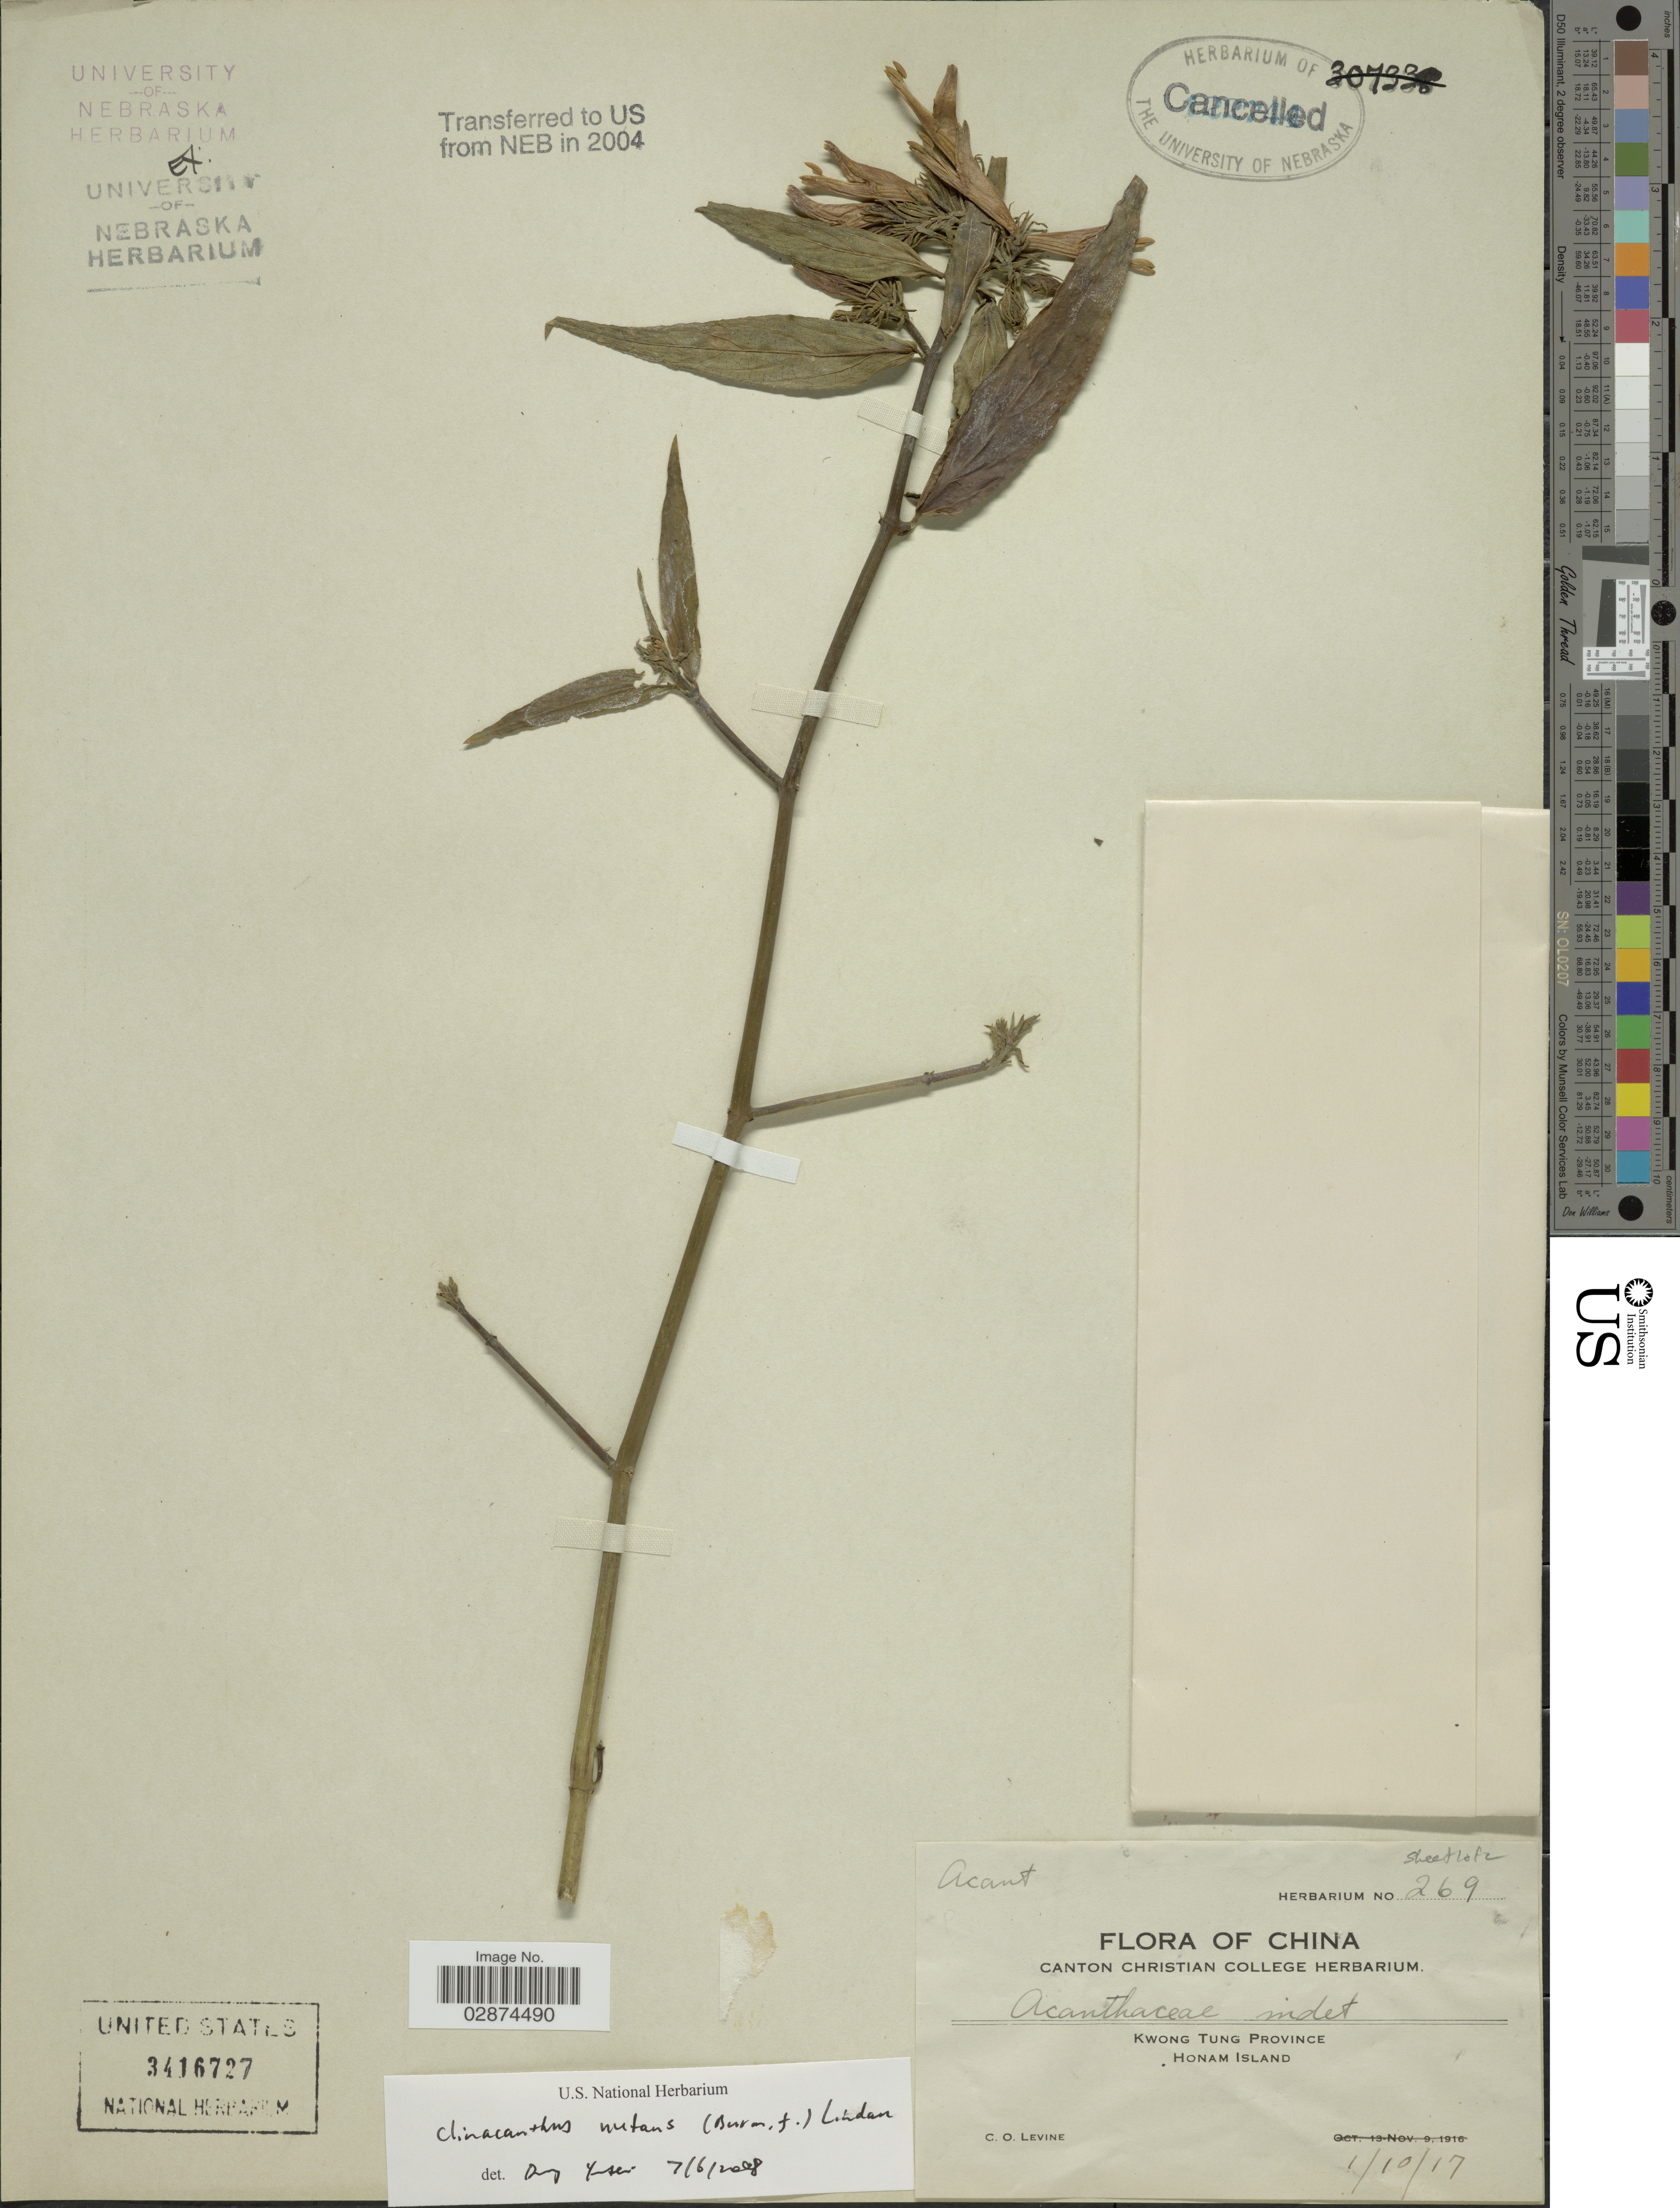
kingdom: Plantae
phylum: Tracheophyta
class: Magnoliopsida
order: Lamiales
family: Acanthaceae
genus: Clinacanthus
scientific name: Clinacanthus nutans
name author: Landau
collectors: C. O. Levine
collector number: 269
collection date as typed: Transcribed d/m/y: 1/10/17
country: China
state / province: Guangdong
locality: Kwong Tung Province. Honam Island.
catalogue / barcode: US 3416727